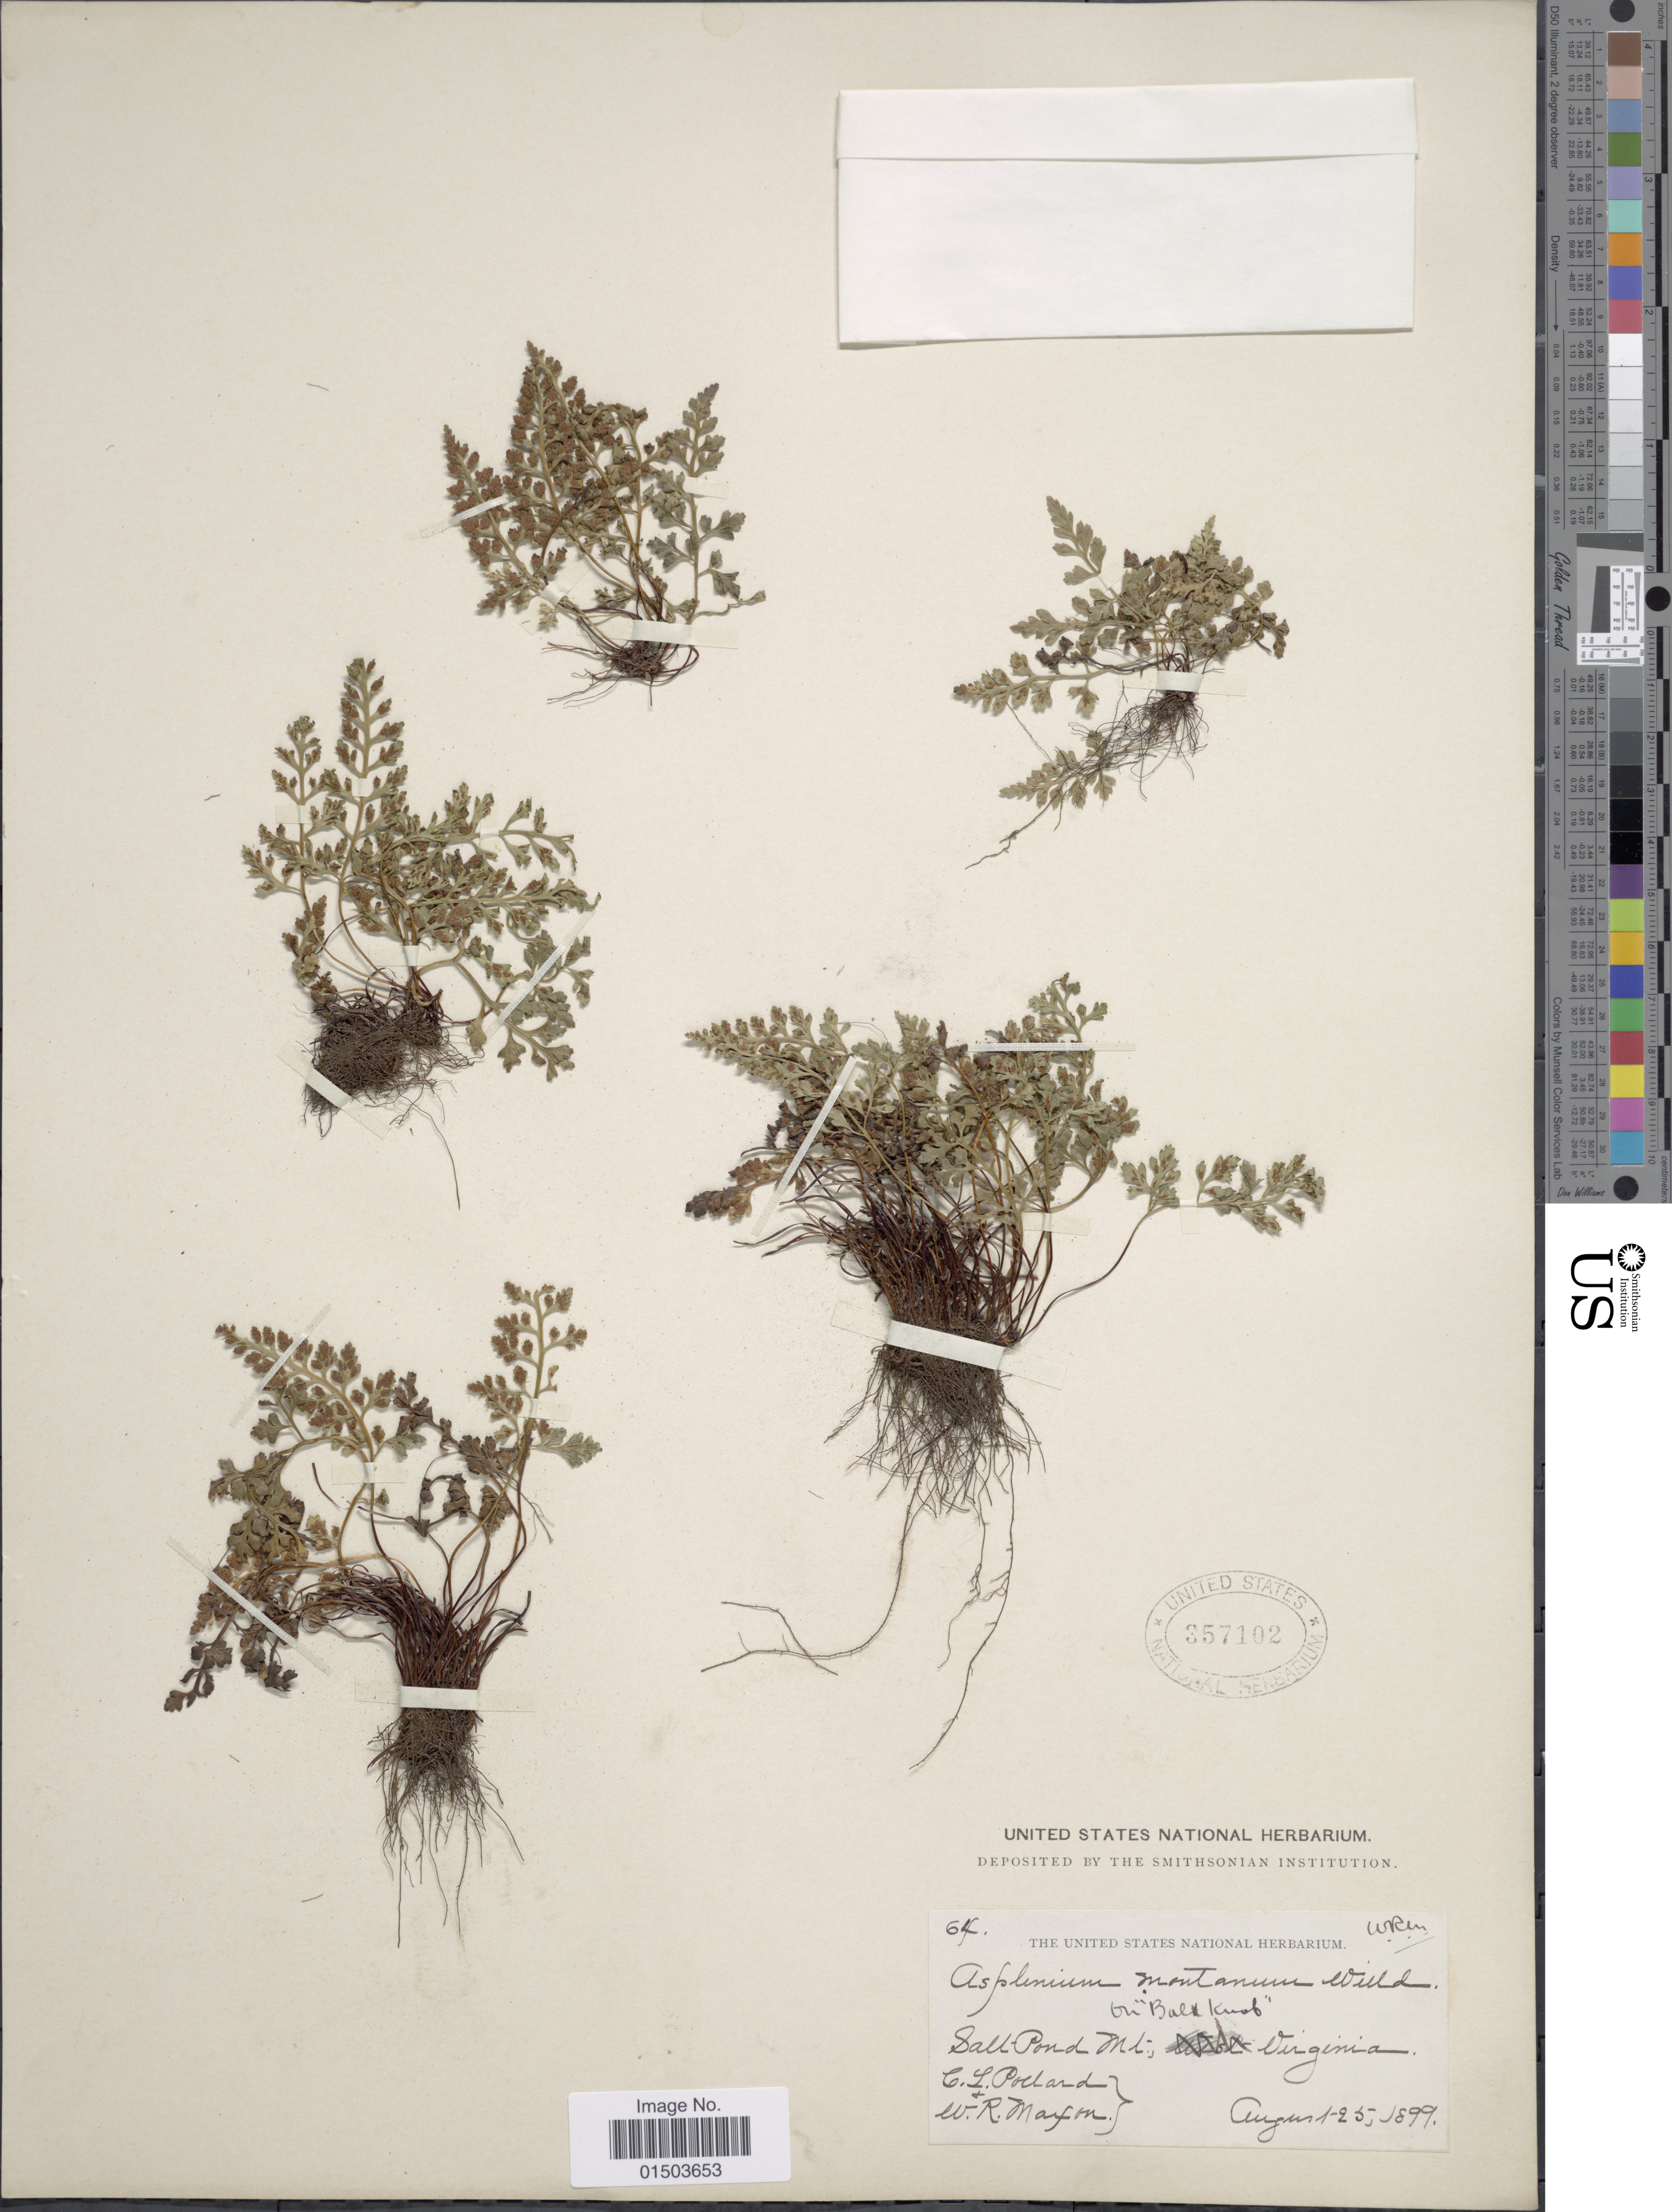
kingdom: Plantae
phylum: Tracheophyta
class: Polypodiopsida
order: Polypodiales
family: Aspleniaceae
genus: Asplenium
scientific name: Asplenium montanum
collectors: C. L. Pollard & W. R. Maxon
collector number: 64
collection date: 1899-08-25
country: United States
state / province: Virginia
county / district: Giles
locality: Salt Pond Mt.; Virginia.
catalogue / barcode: US 357102